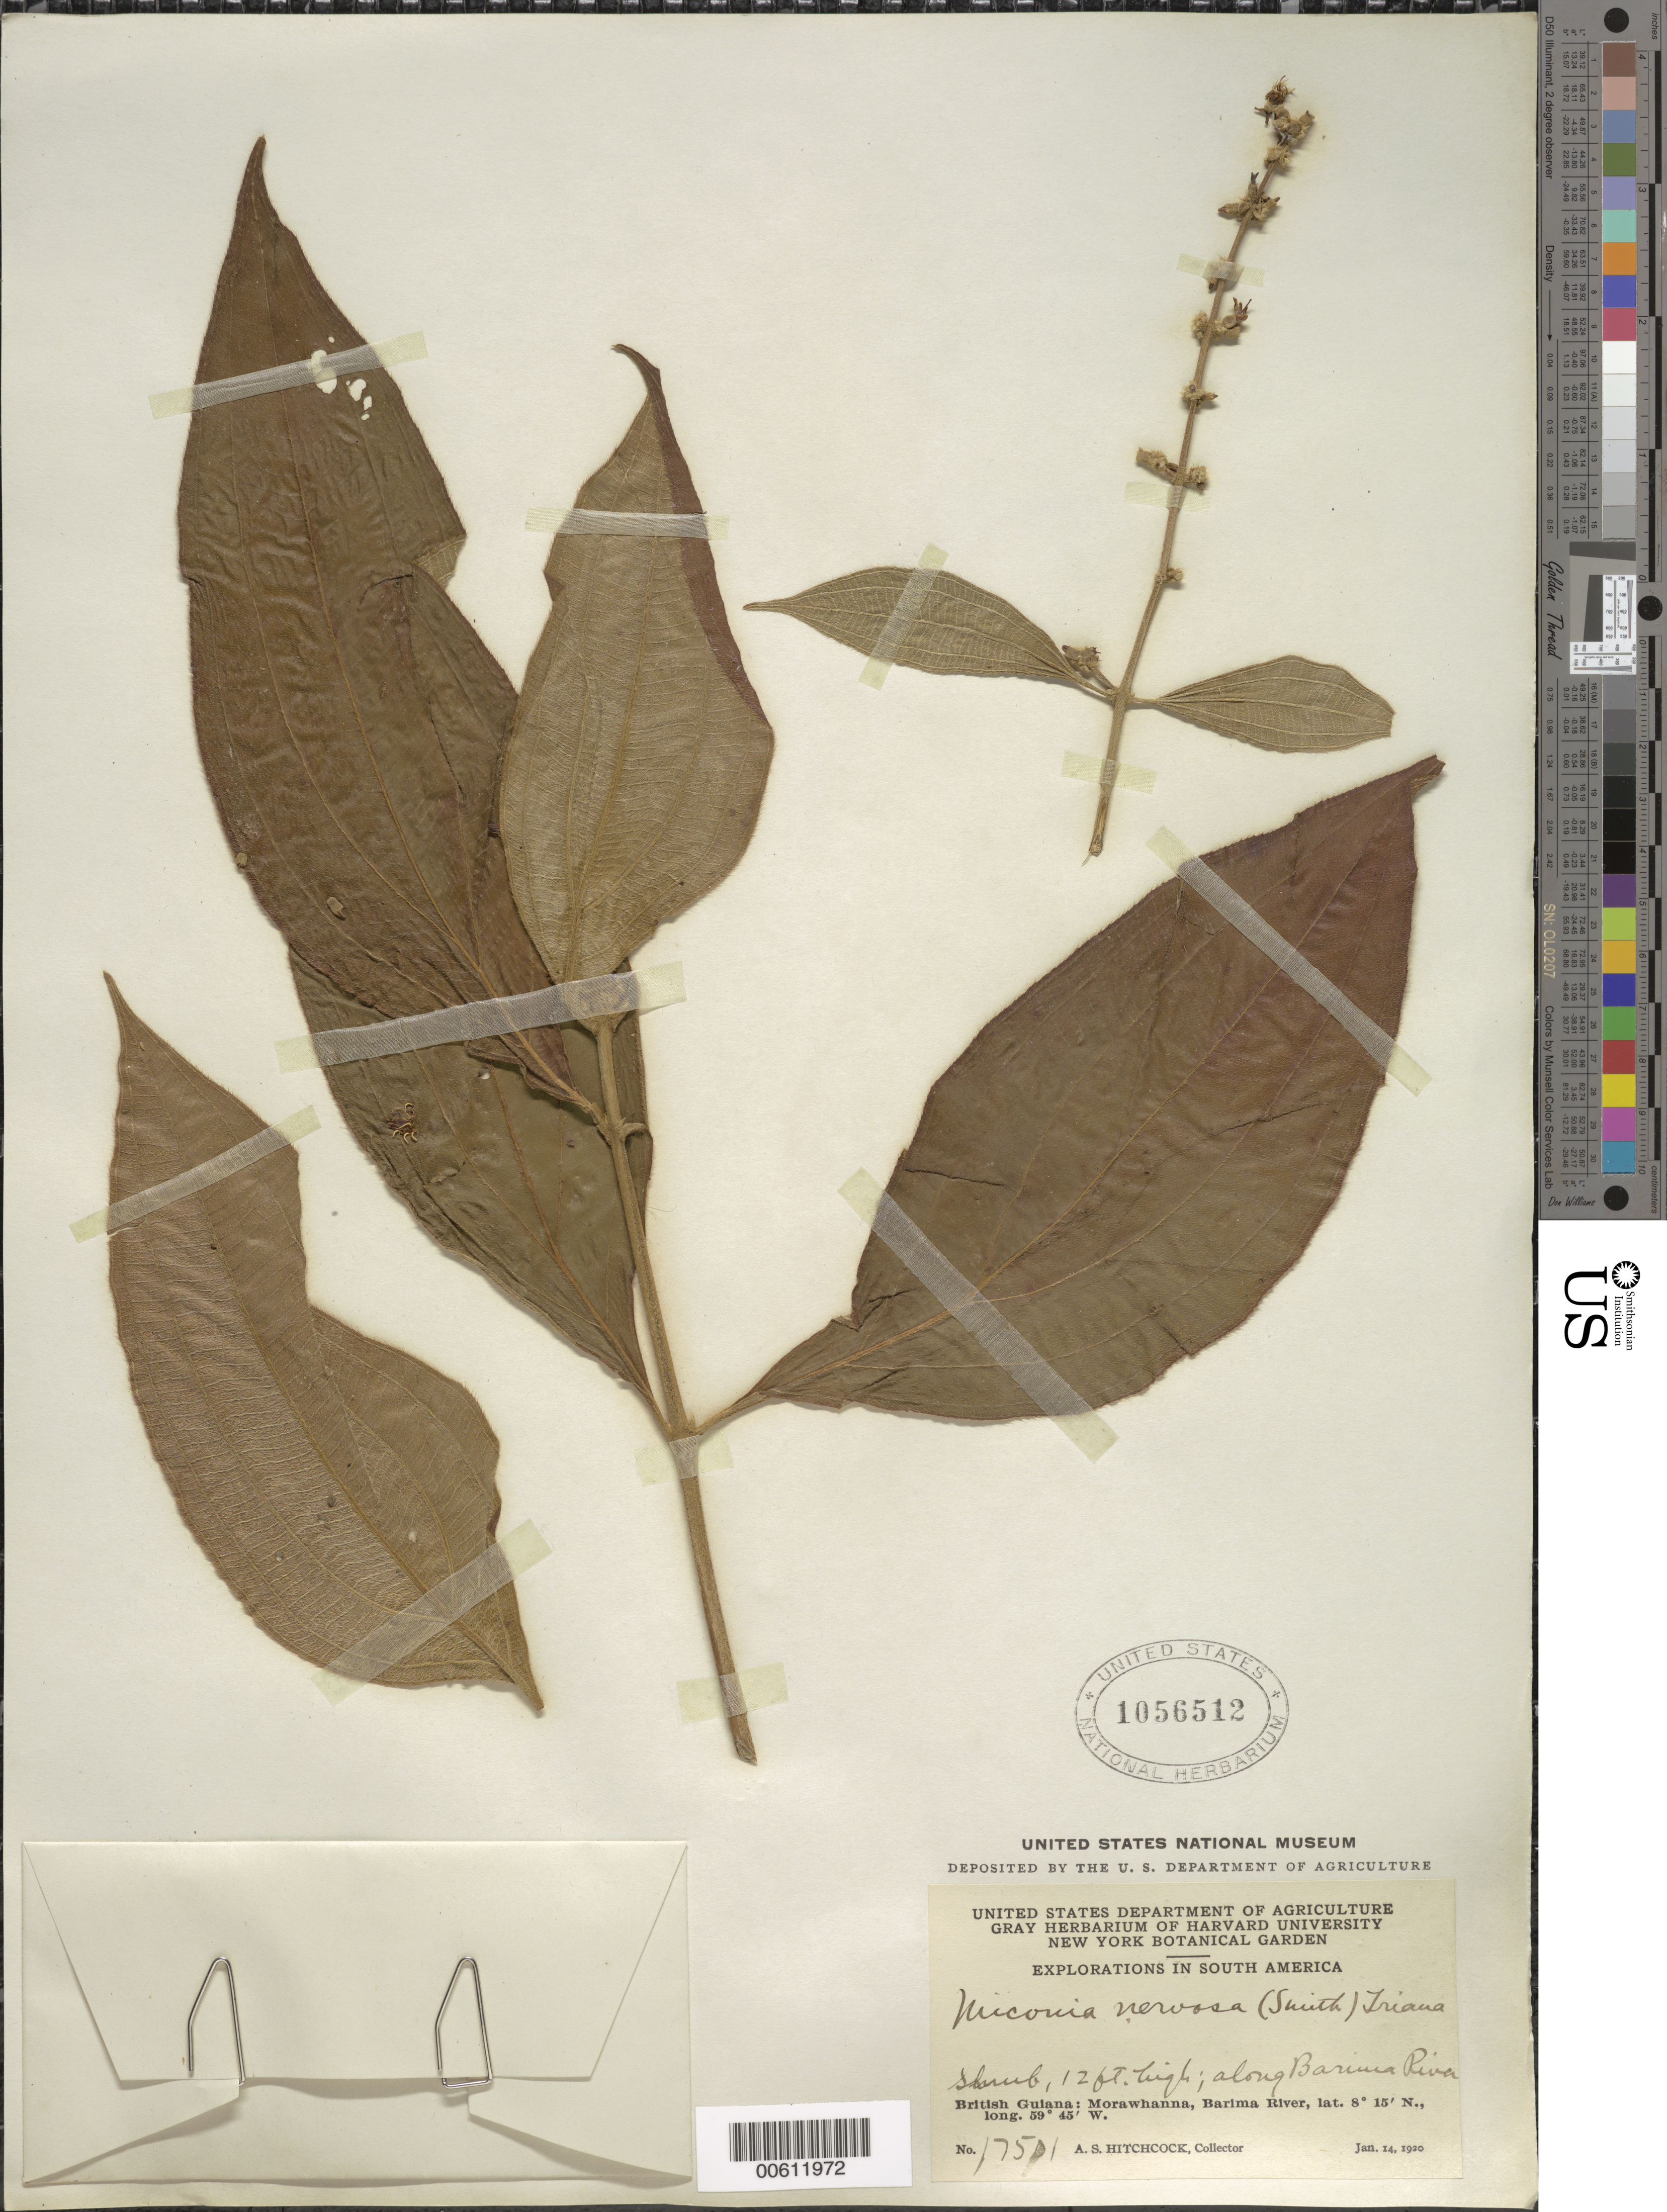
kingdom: Plantae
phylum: Tracheophyta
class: Magnoliopsida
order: Myrtales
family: Melastomataceae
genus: Miconia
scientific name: Miconia nervosa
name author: (Sm.) Triana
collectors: A. S. Hitchcock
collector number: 17501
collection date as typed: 14-Jan-20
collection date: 1920-01-14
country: Guyana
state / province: Barima-Waini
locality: Morawhanna, vic., Barima R.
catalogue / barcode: US 1056512